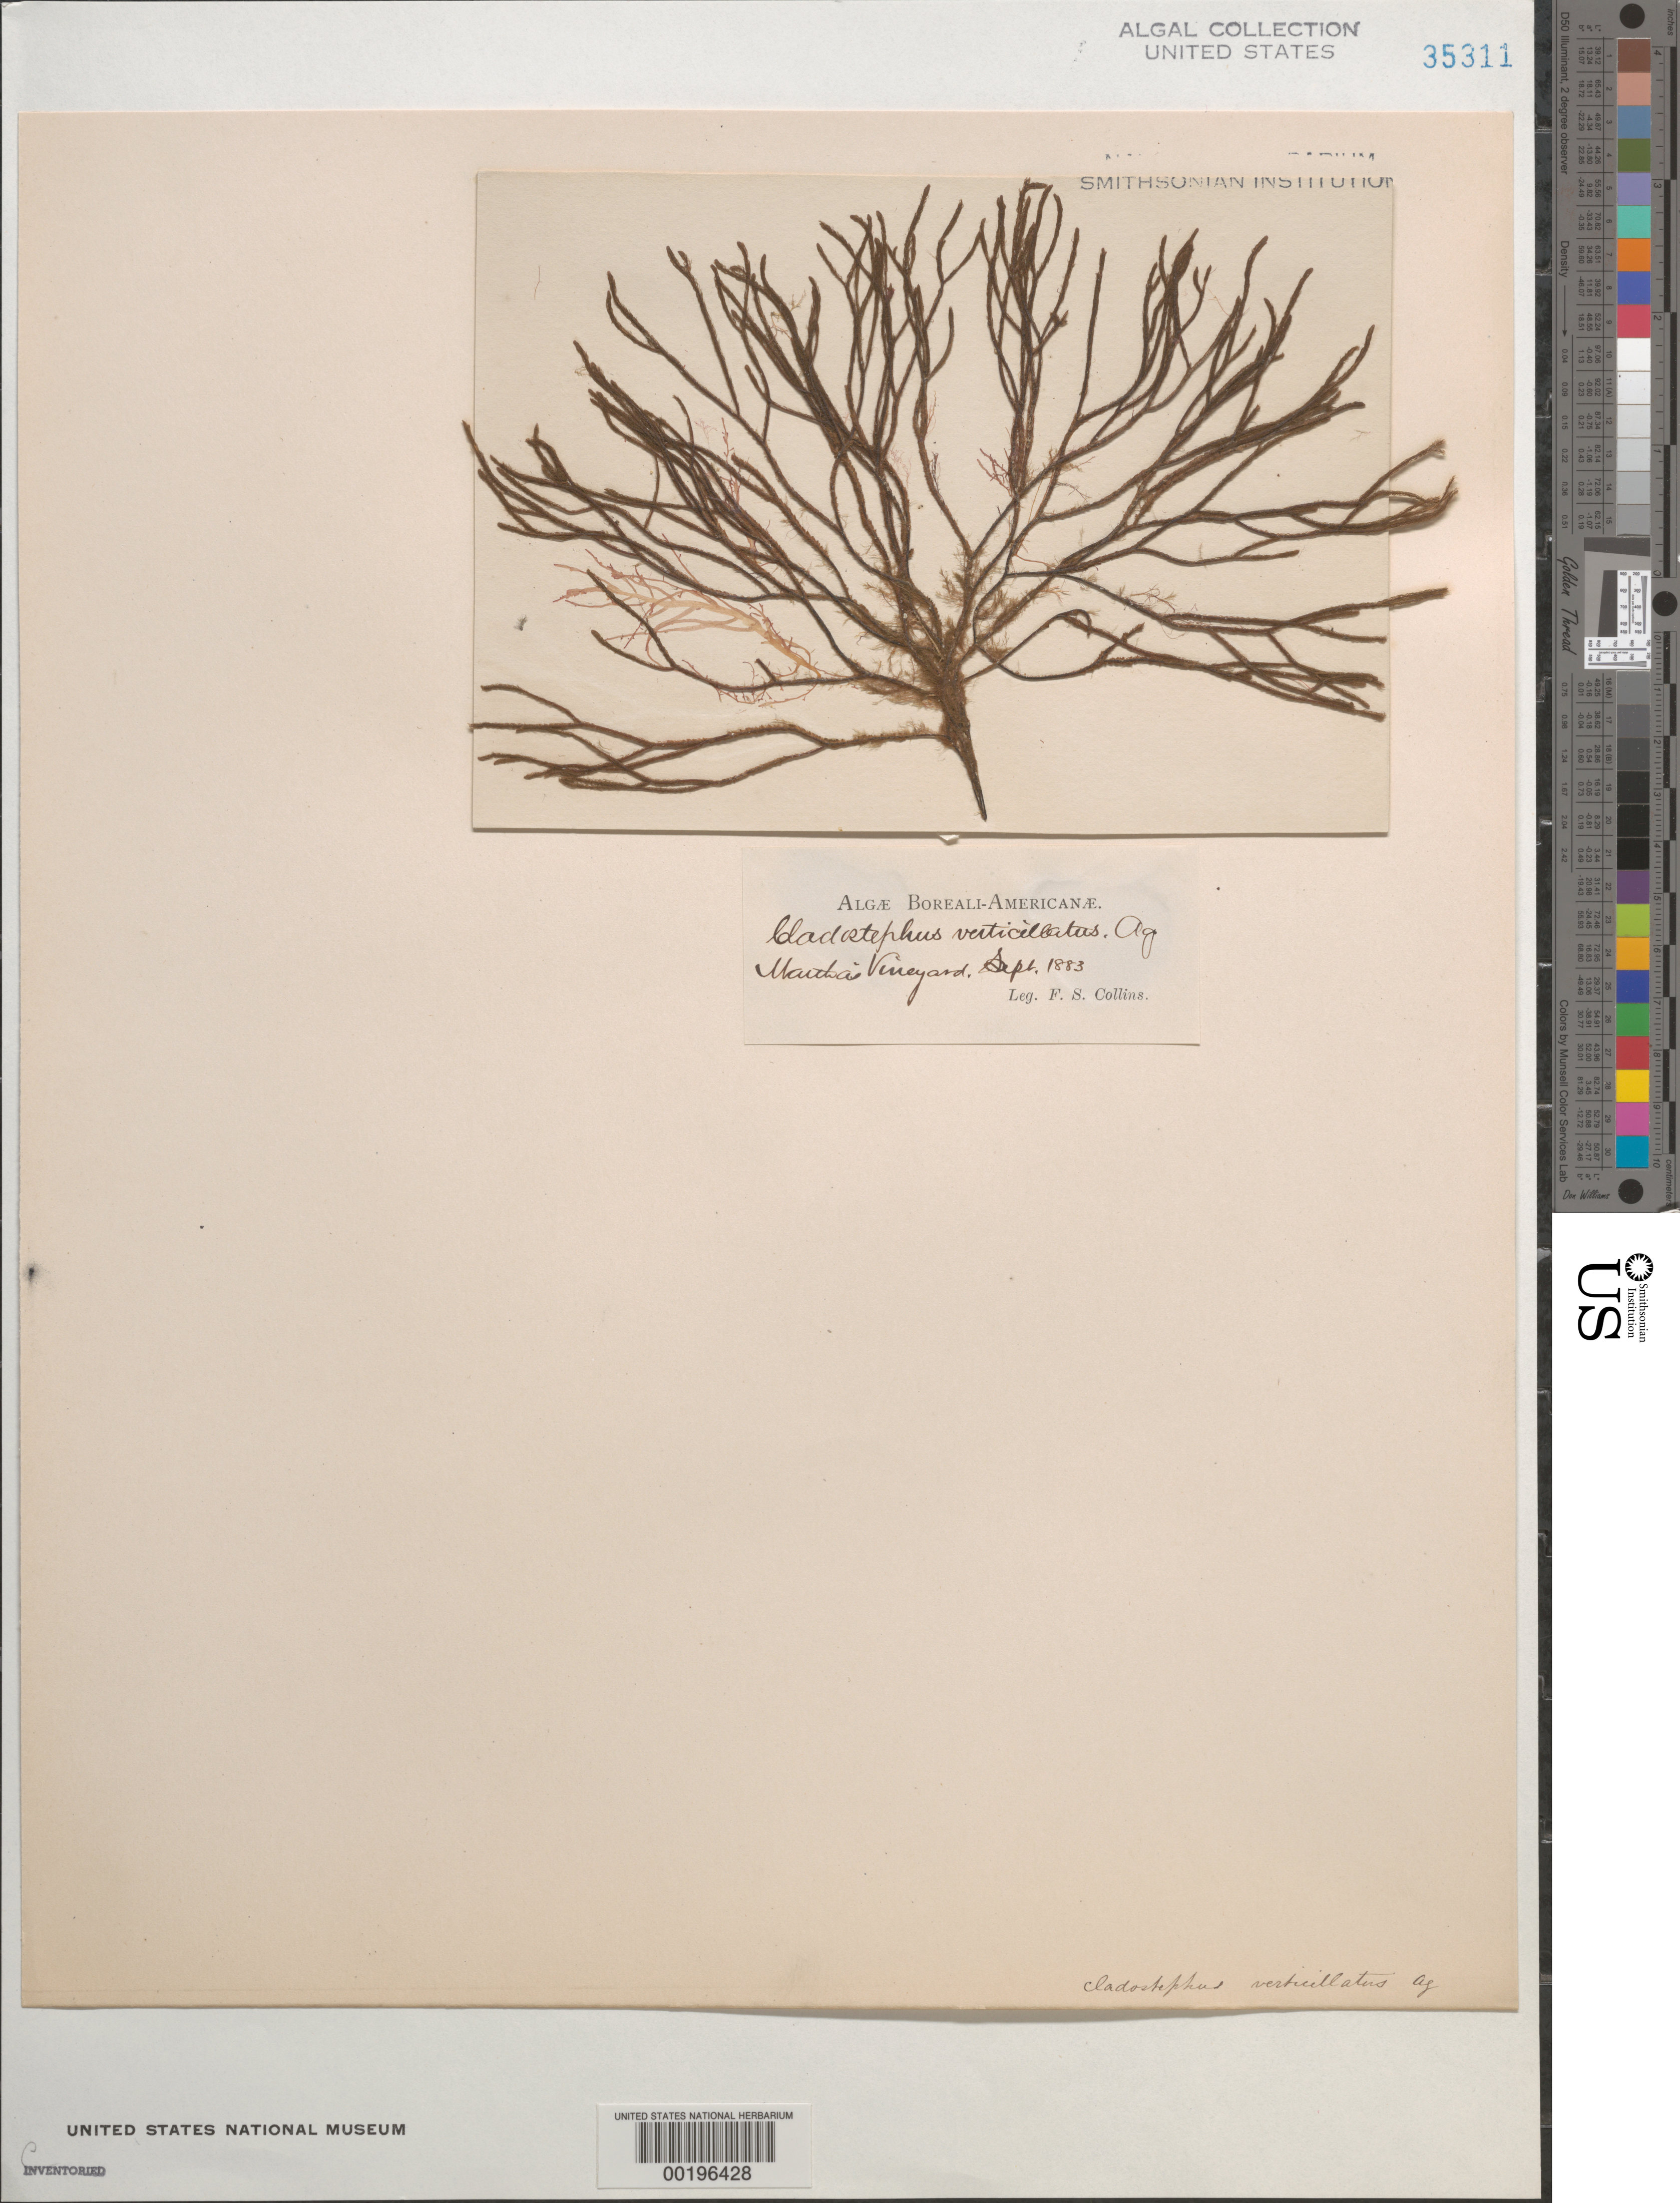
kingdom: Chromista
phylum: Ochrophyta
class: Phaeophyceae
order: Sphacelariales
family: Cladostephaceae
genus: Cladostephus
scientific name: Cladostephus hirsutus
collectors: F. Collins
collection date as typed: Sep 1883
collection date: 1883-09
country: United States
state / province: Massachusetts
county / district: Dukes County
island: Martha's Vineyard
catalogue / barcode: US 35311